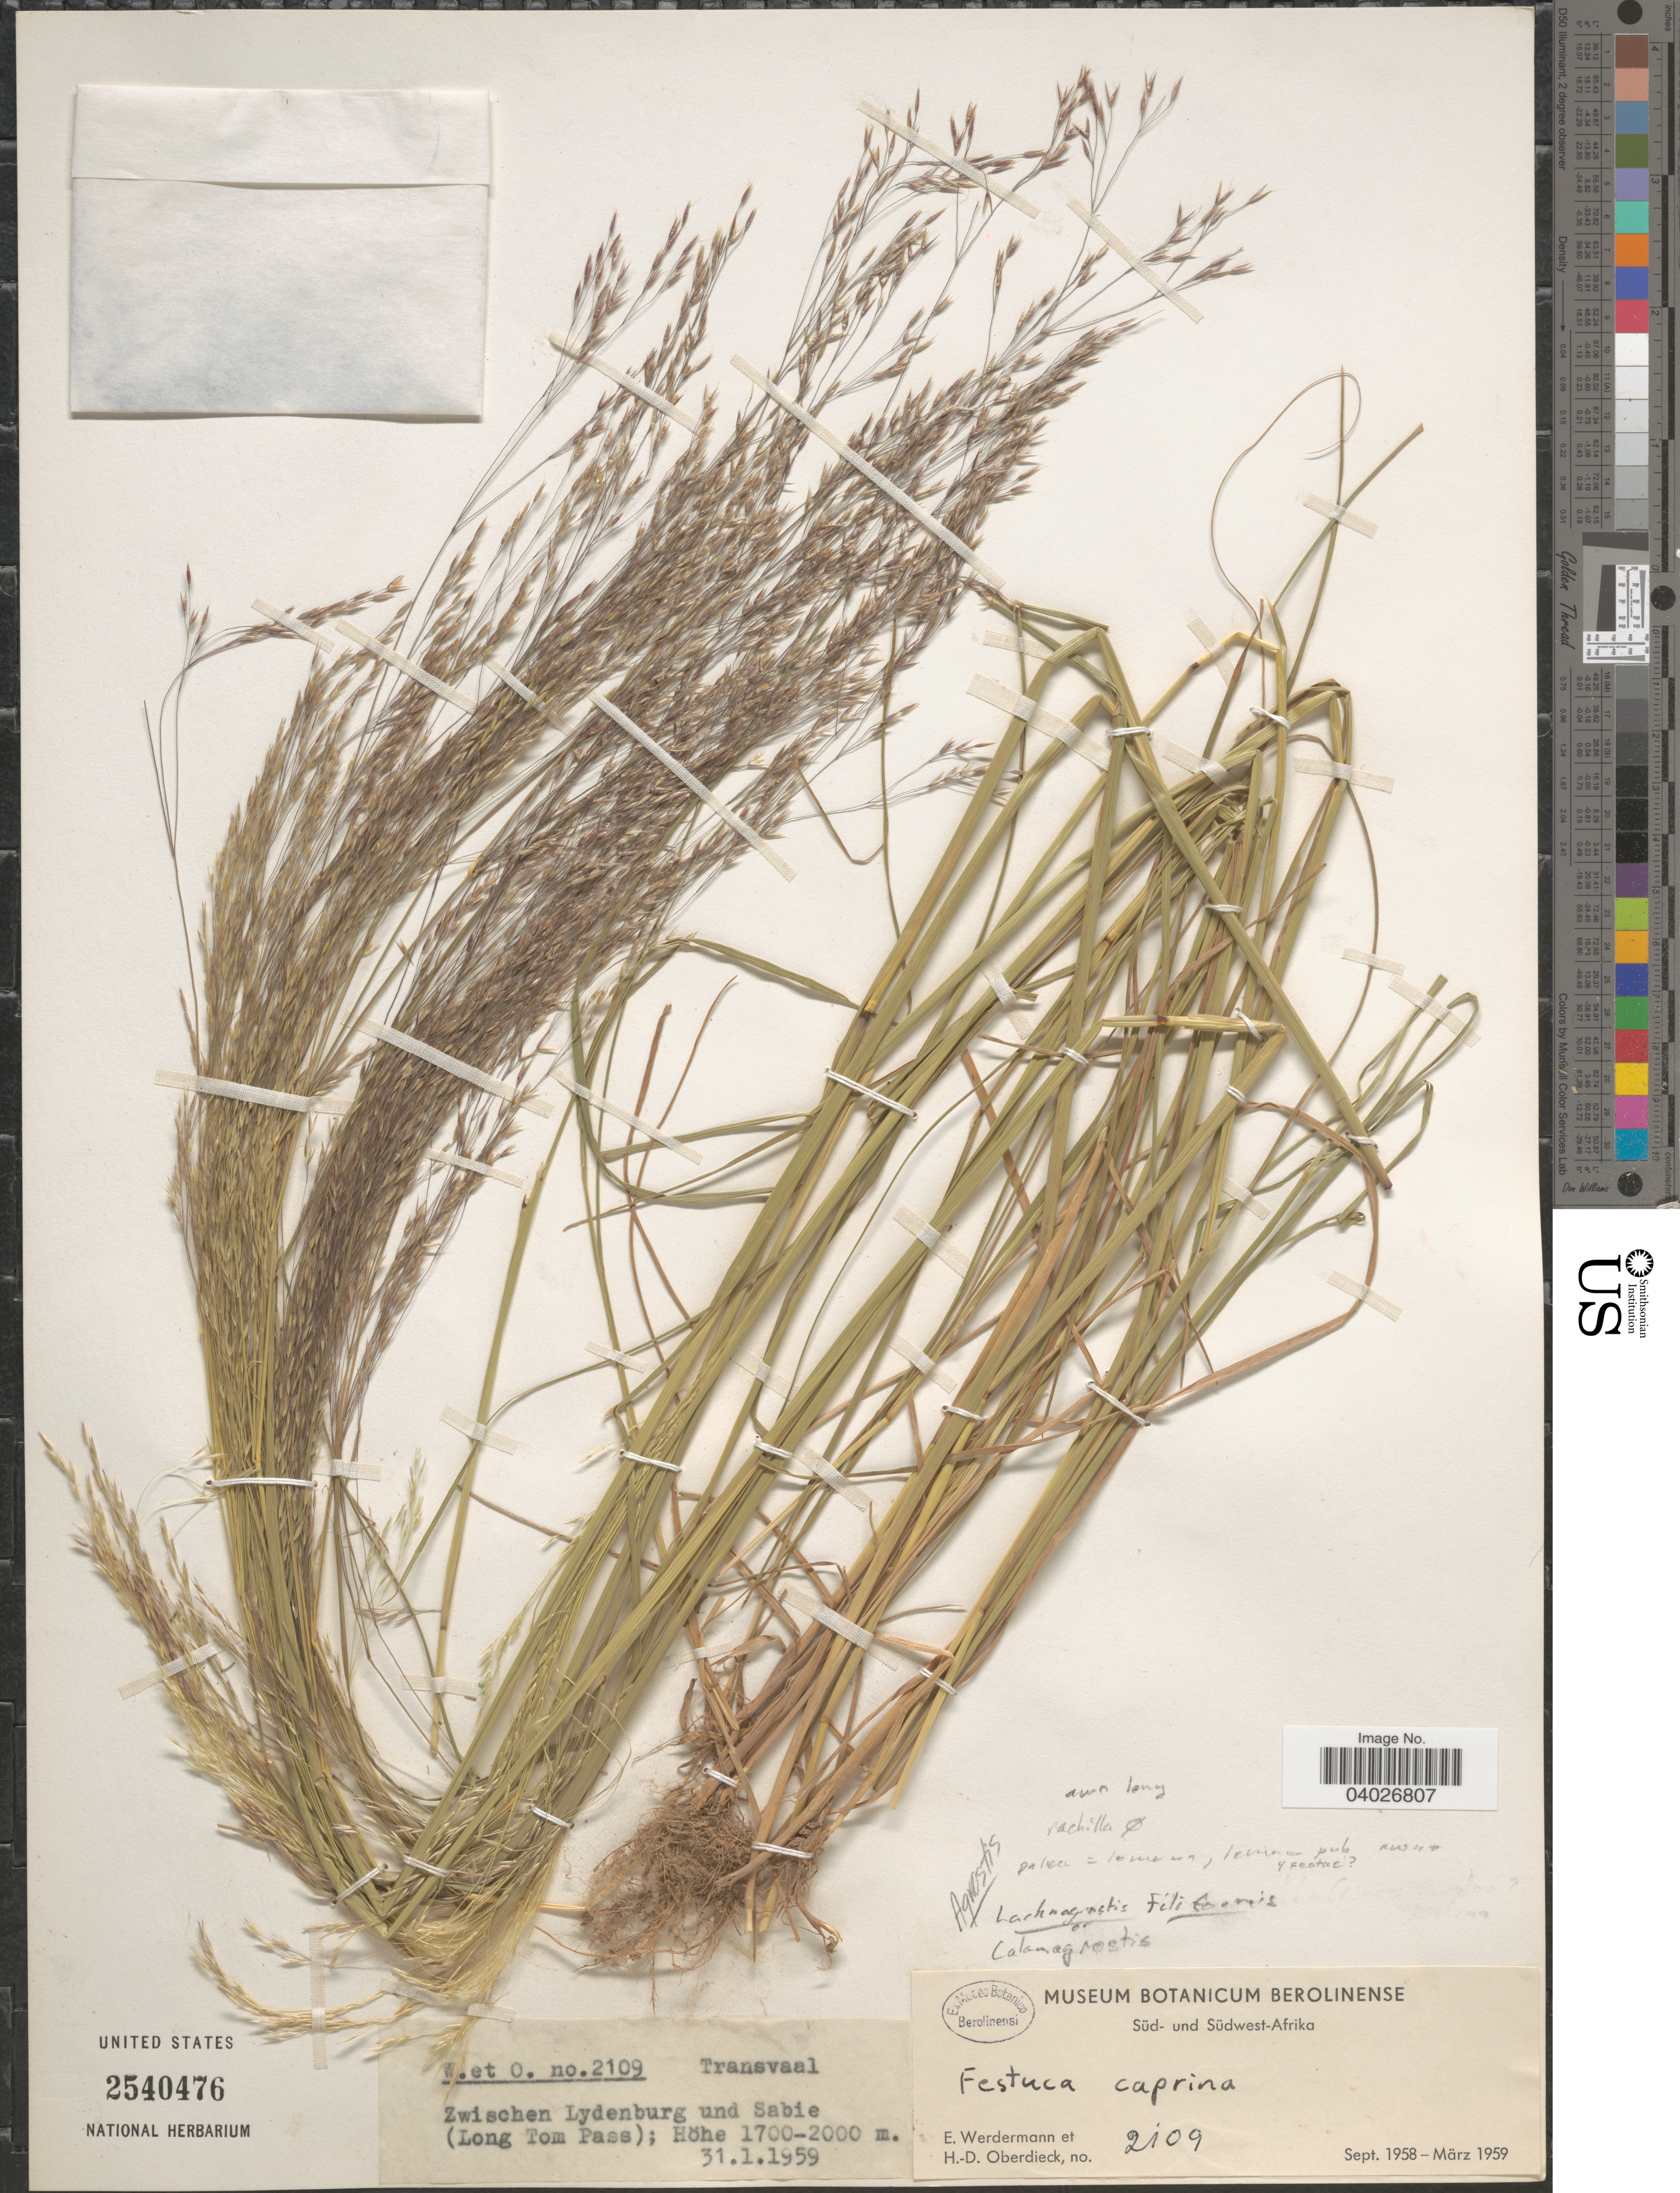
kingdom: Plantae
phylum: Tracheophyta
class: Liliopsida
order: Poales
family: Poaceae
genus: Agrostis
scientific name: Agrostis sp.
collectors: E. Werdermann & H. Oberdieck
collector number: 2109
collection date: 1959-01-31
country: South Africa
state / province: Mpumalanga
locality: Transvaal. Zwischen Lydenburg und Sabie (Long Tom Pass).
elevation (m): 1700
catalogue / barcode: US 2540476